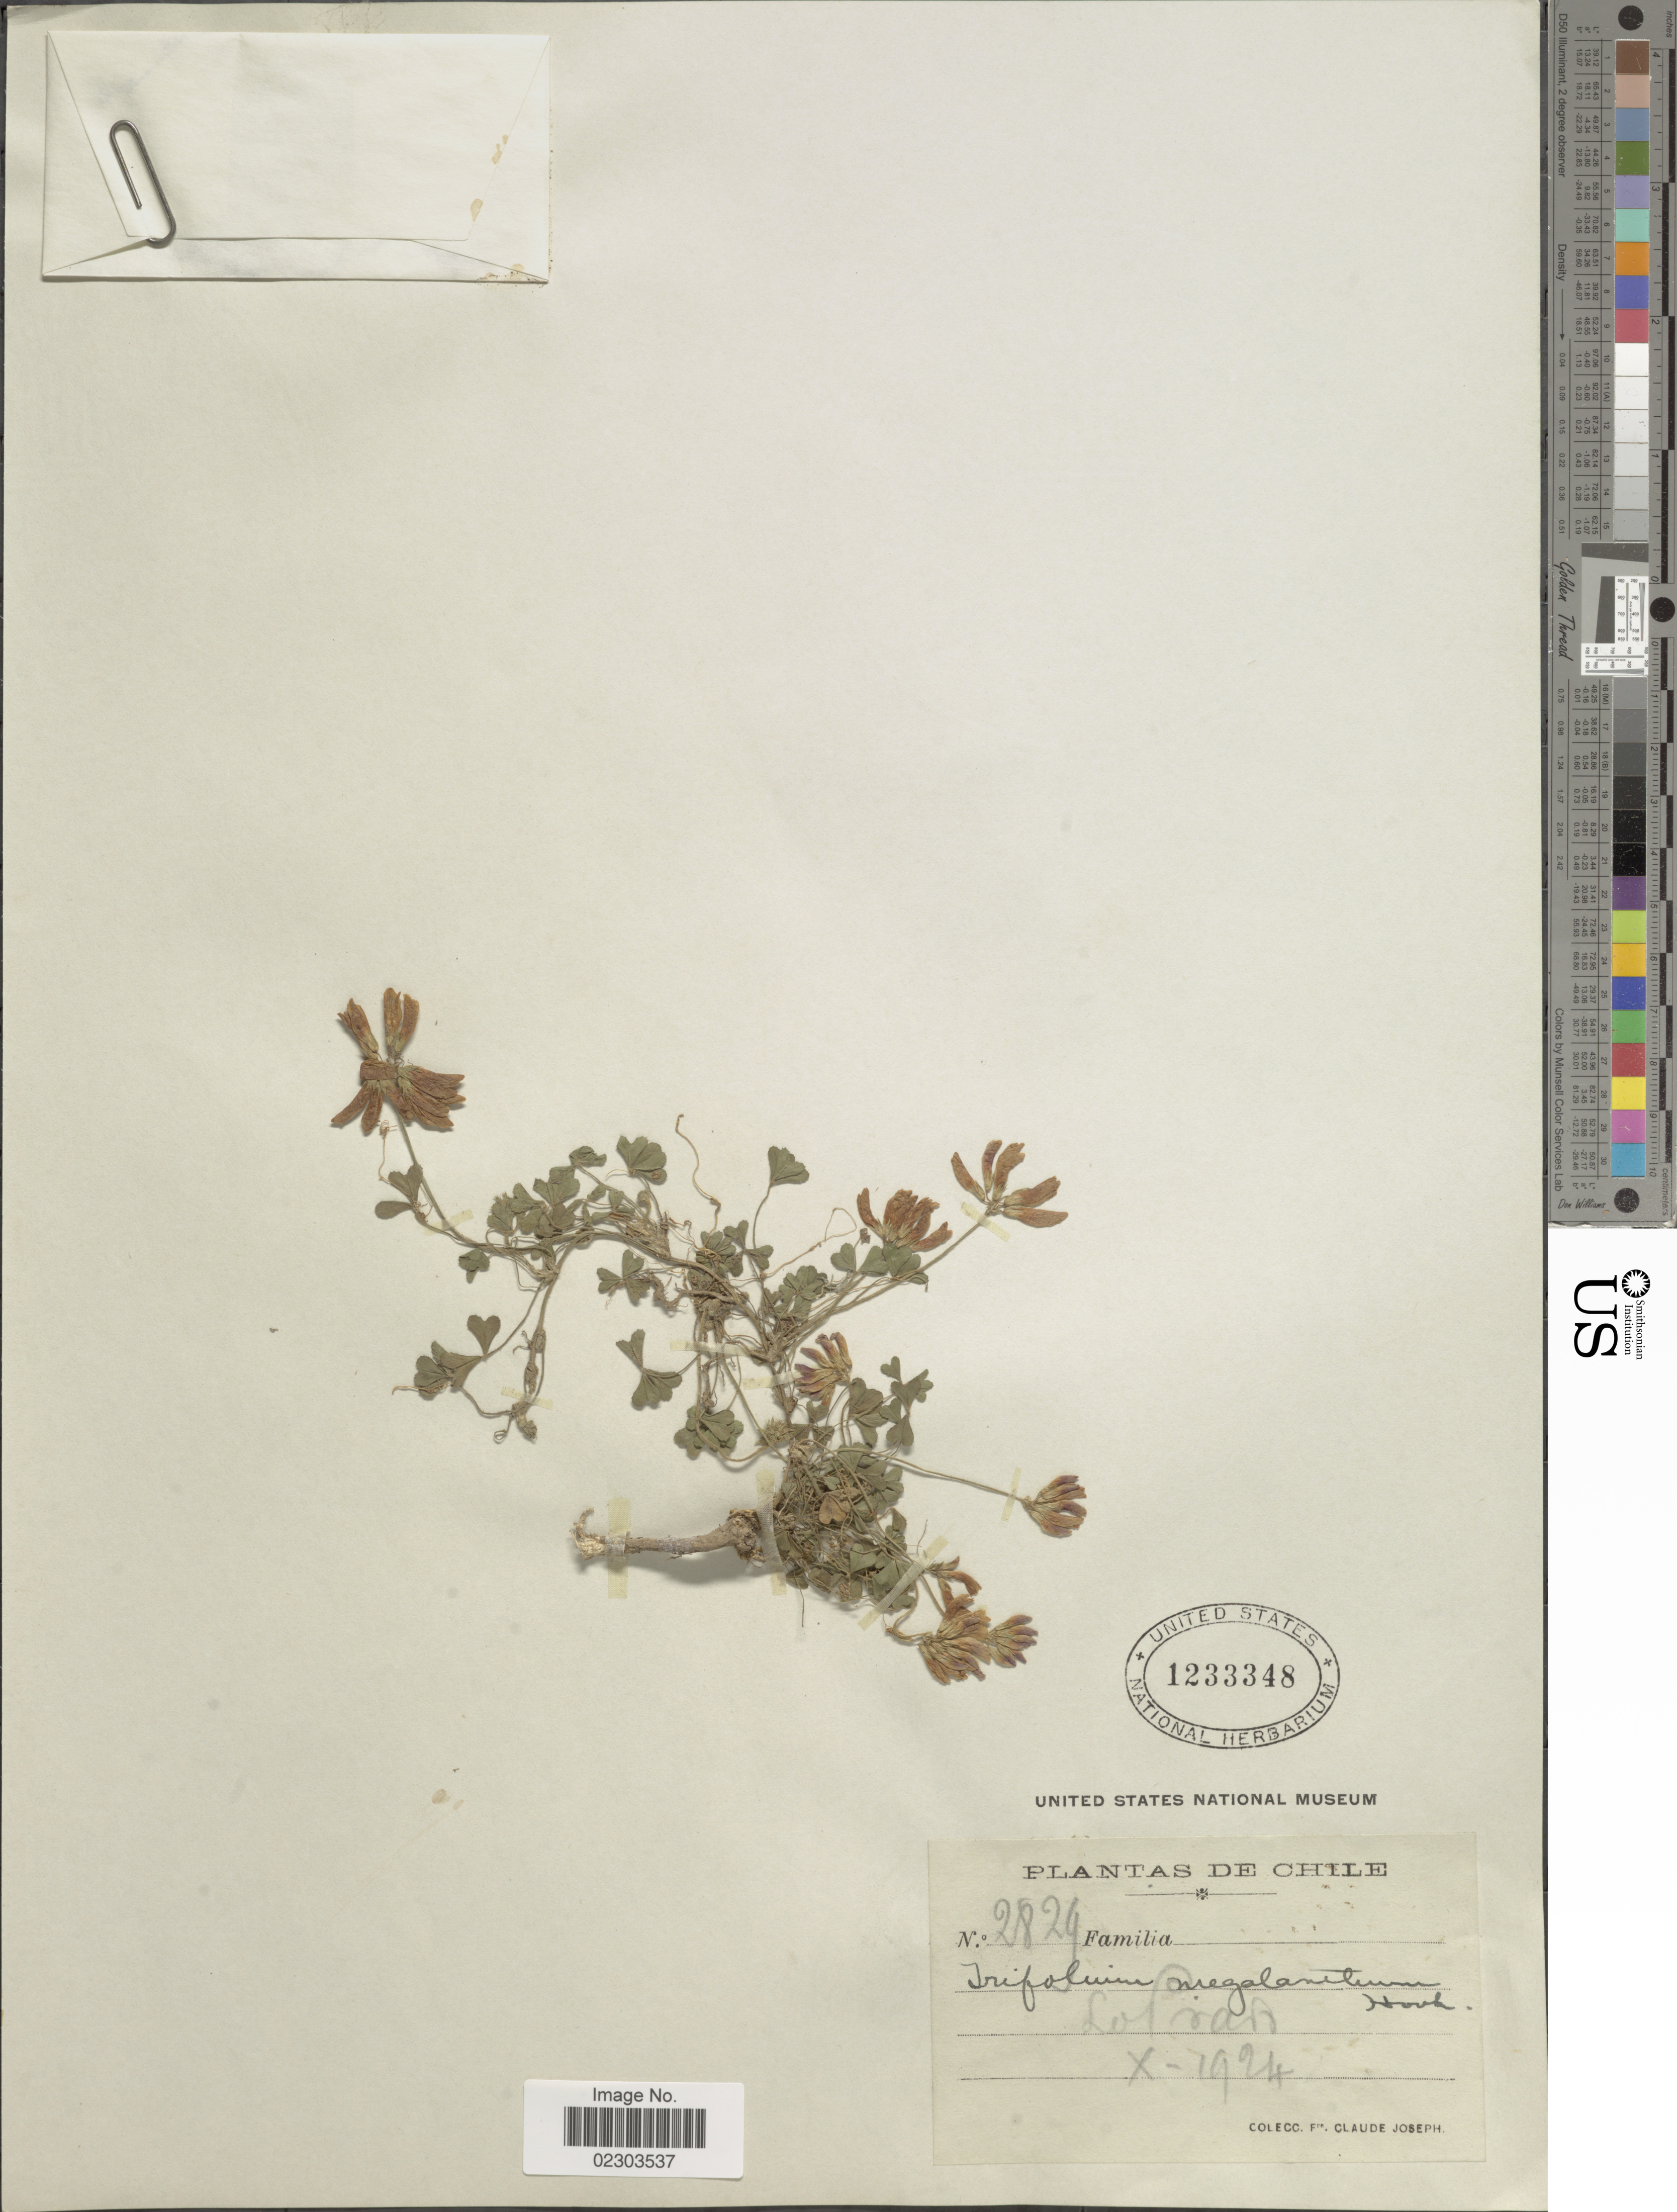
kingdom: Plantae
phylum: Tracheophyta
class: Magnoliopsida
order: Fabales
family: Fabaceae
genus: Trifolium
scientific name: Trifolium megalanthum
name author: Steud.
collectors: Bro. Claude-Joseph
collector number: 2824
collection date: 1924-10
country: Chile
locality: Lo Prado.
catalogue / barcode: US 1233348